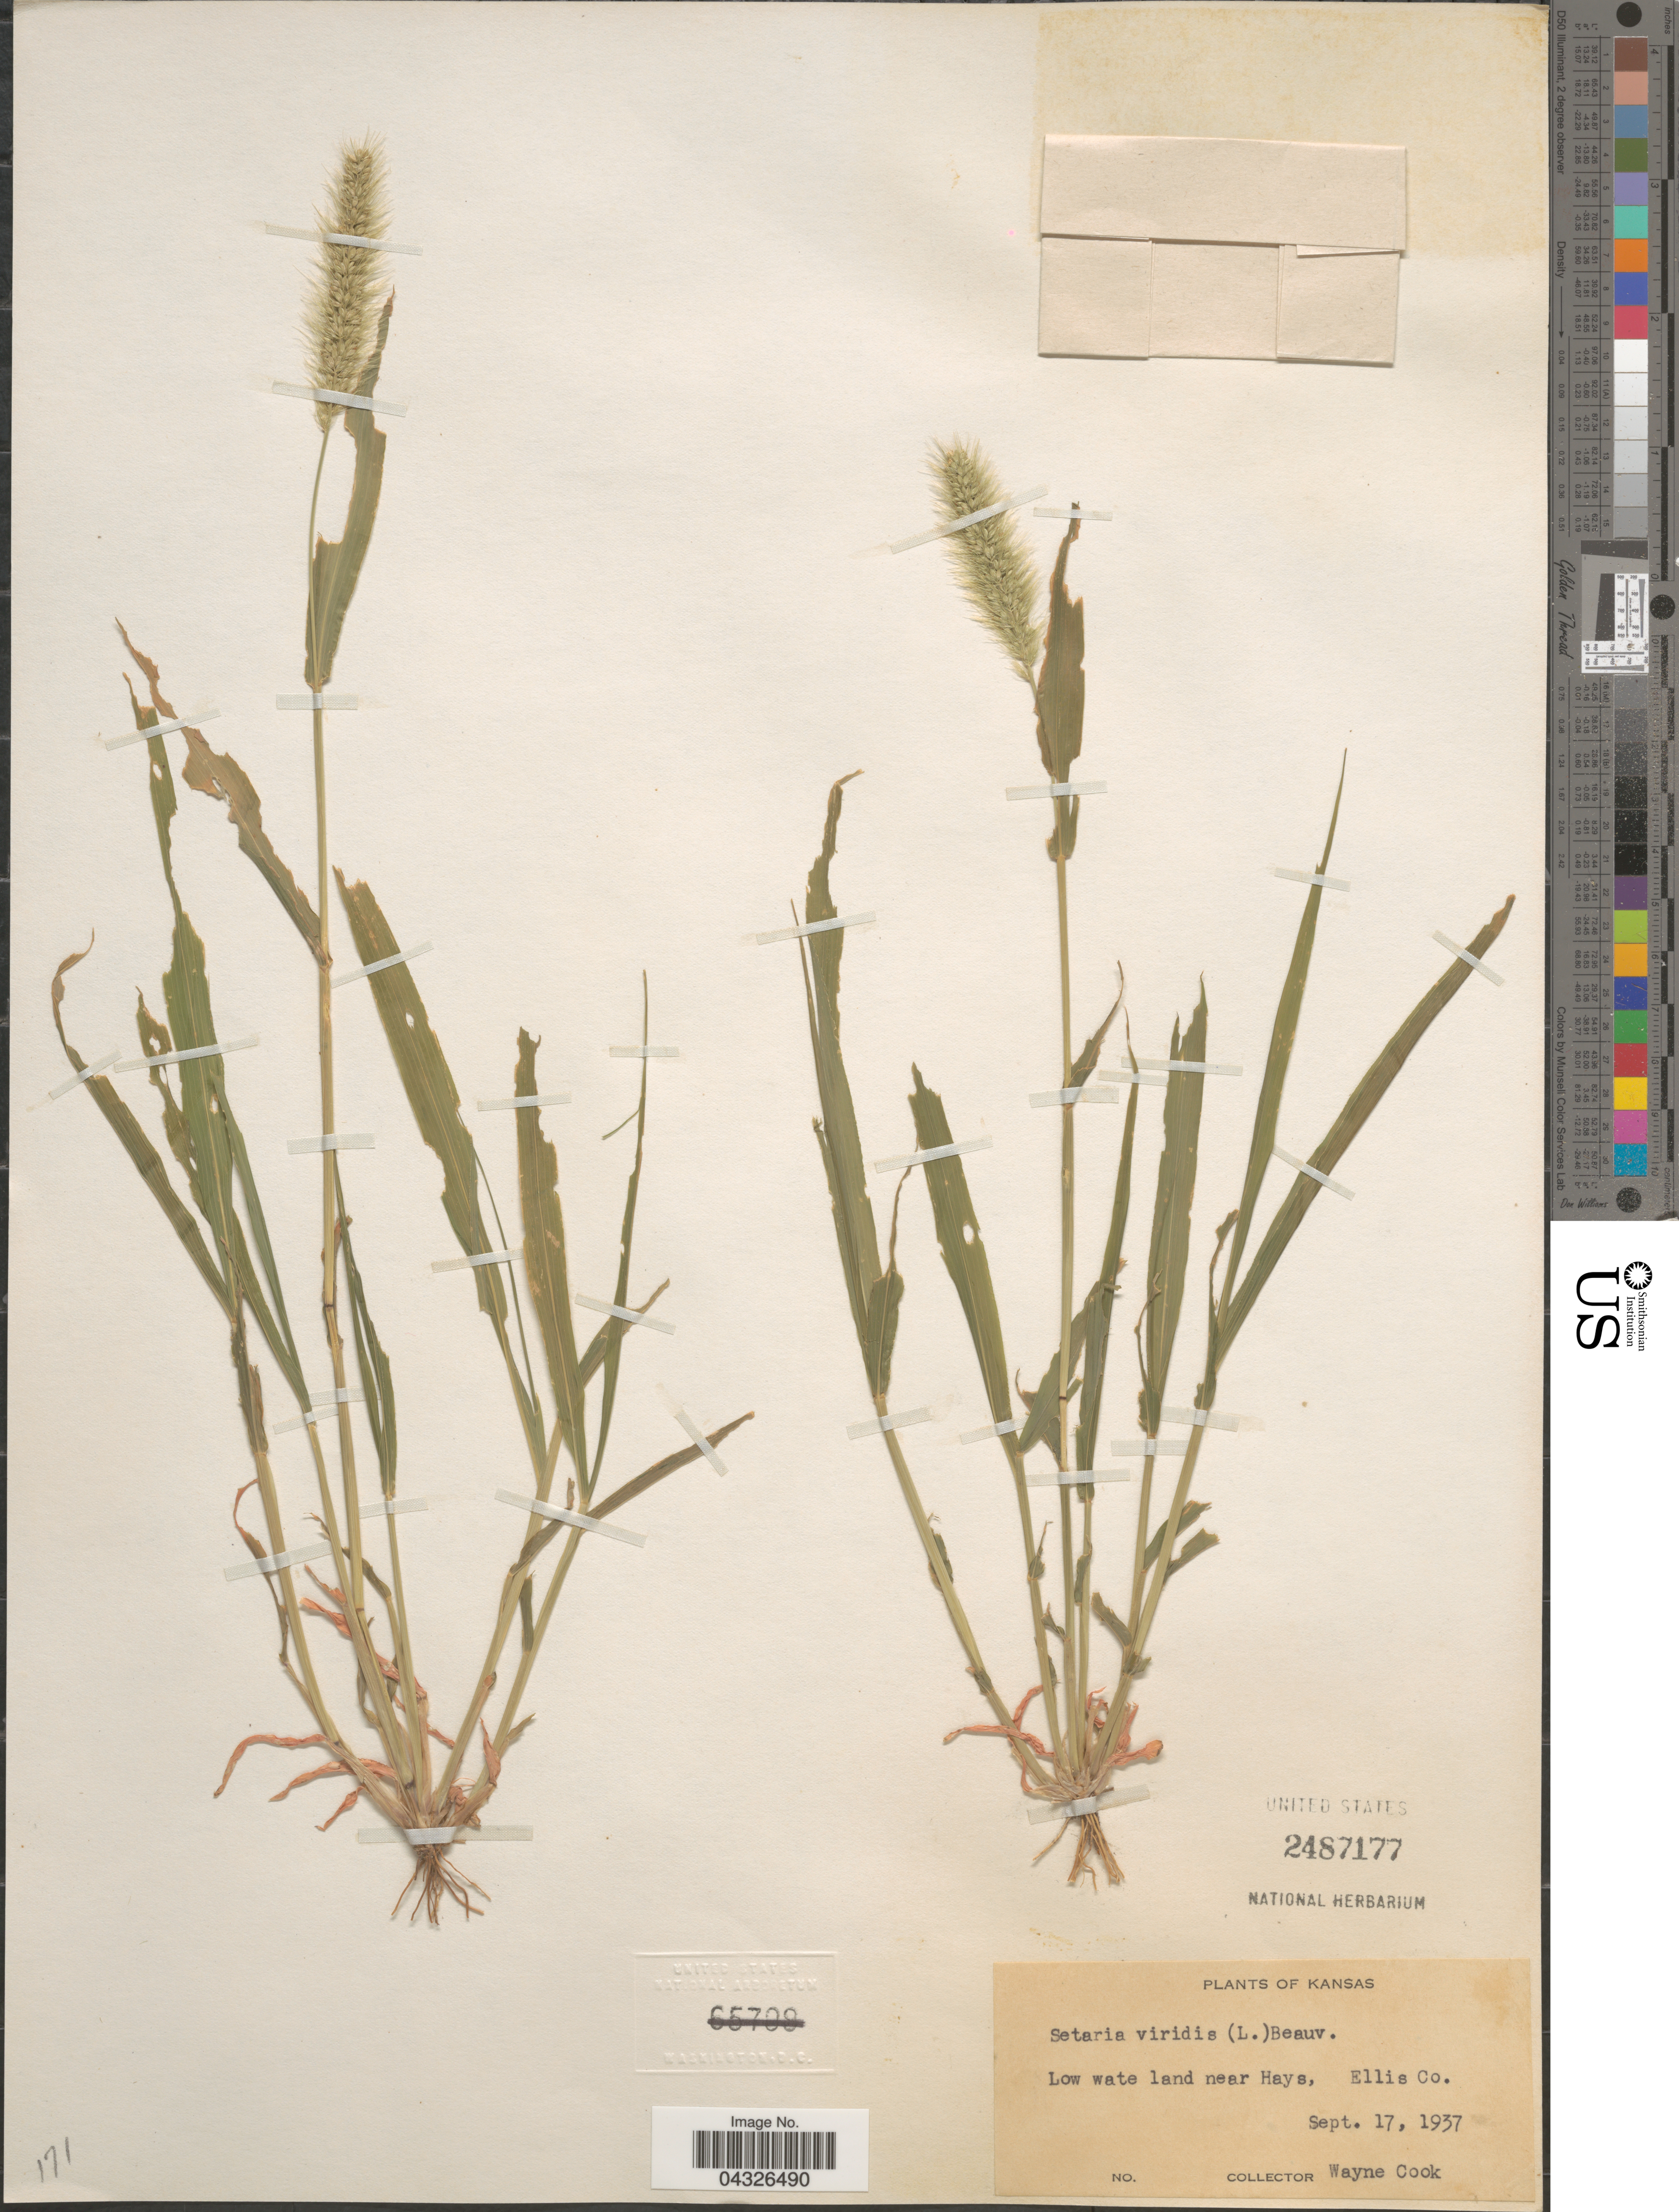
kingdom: Plantae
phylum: Tracheophyta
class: Liliopsida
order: Poales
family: Poaceae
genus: Setaria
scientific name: Setaria viridis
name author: (L.) P. Beauv.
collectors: W. Cook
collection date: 1937-09-17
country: United States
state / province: Kansas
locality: Low wate land near Hays, Ellis Co.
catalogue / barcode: US 2487177